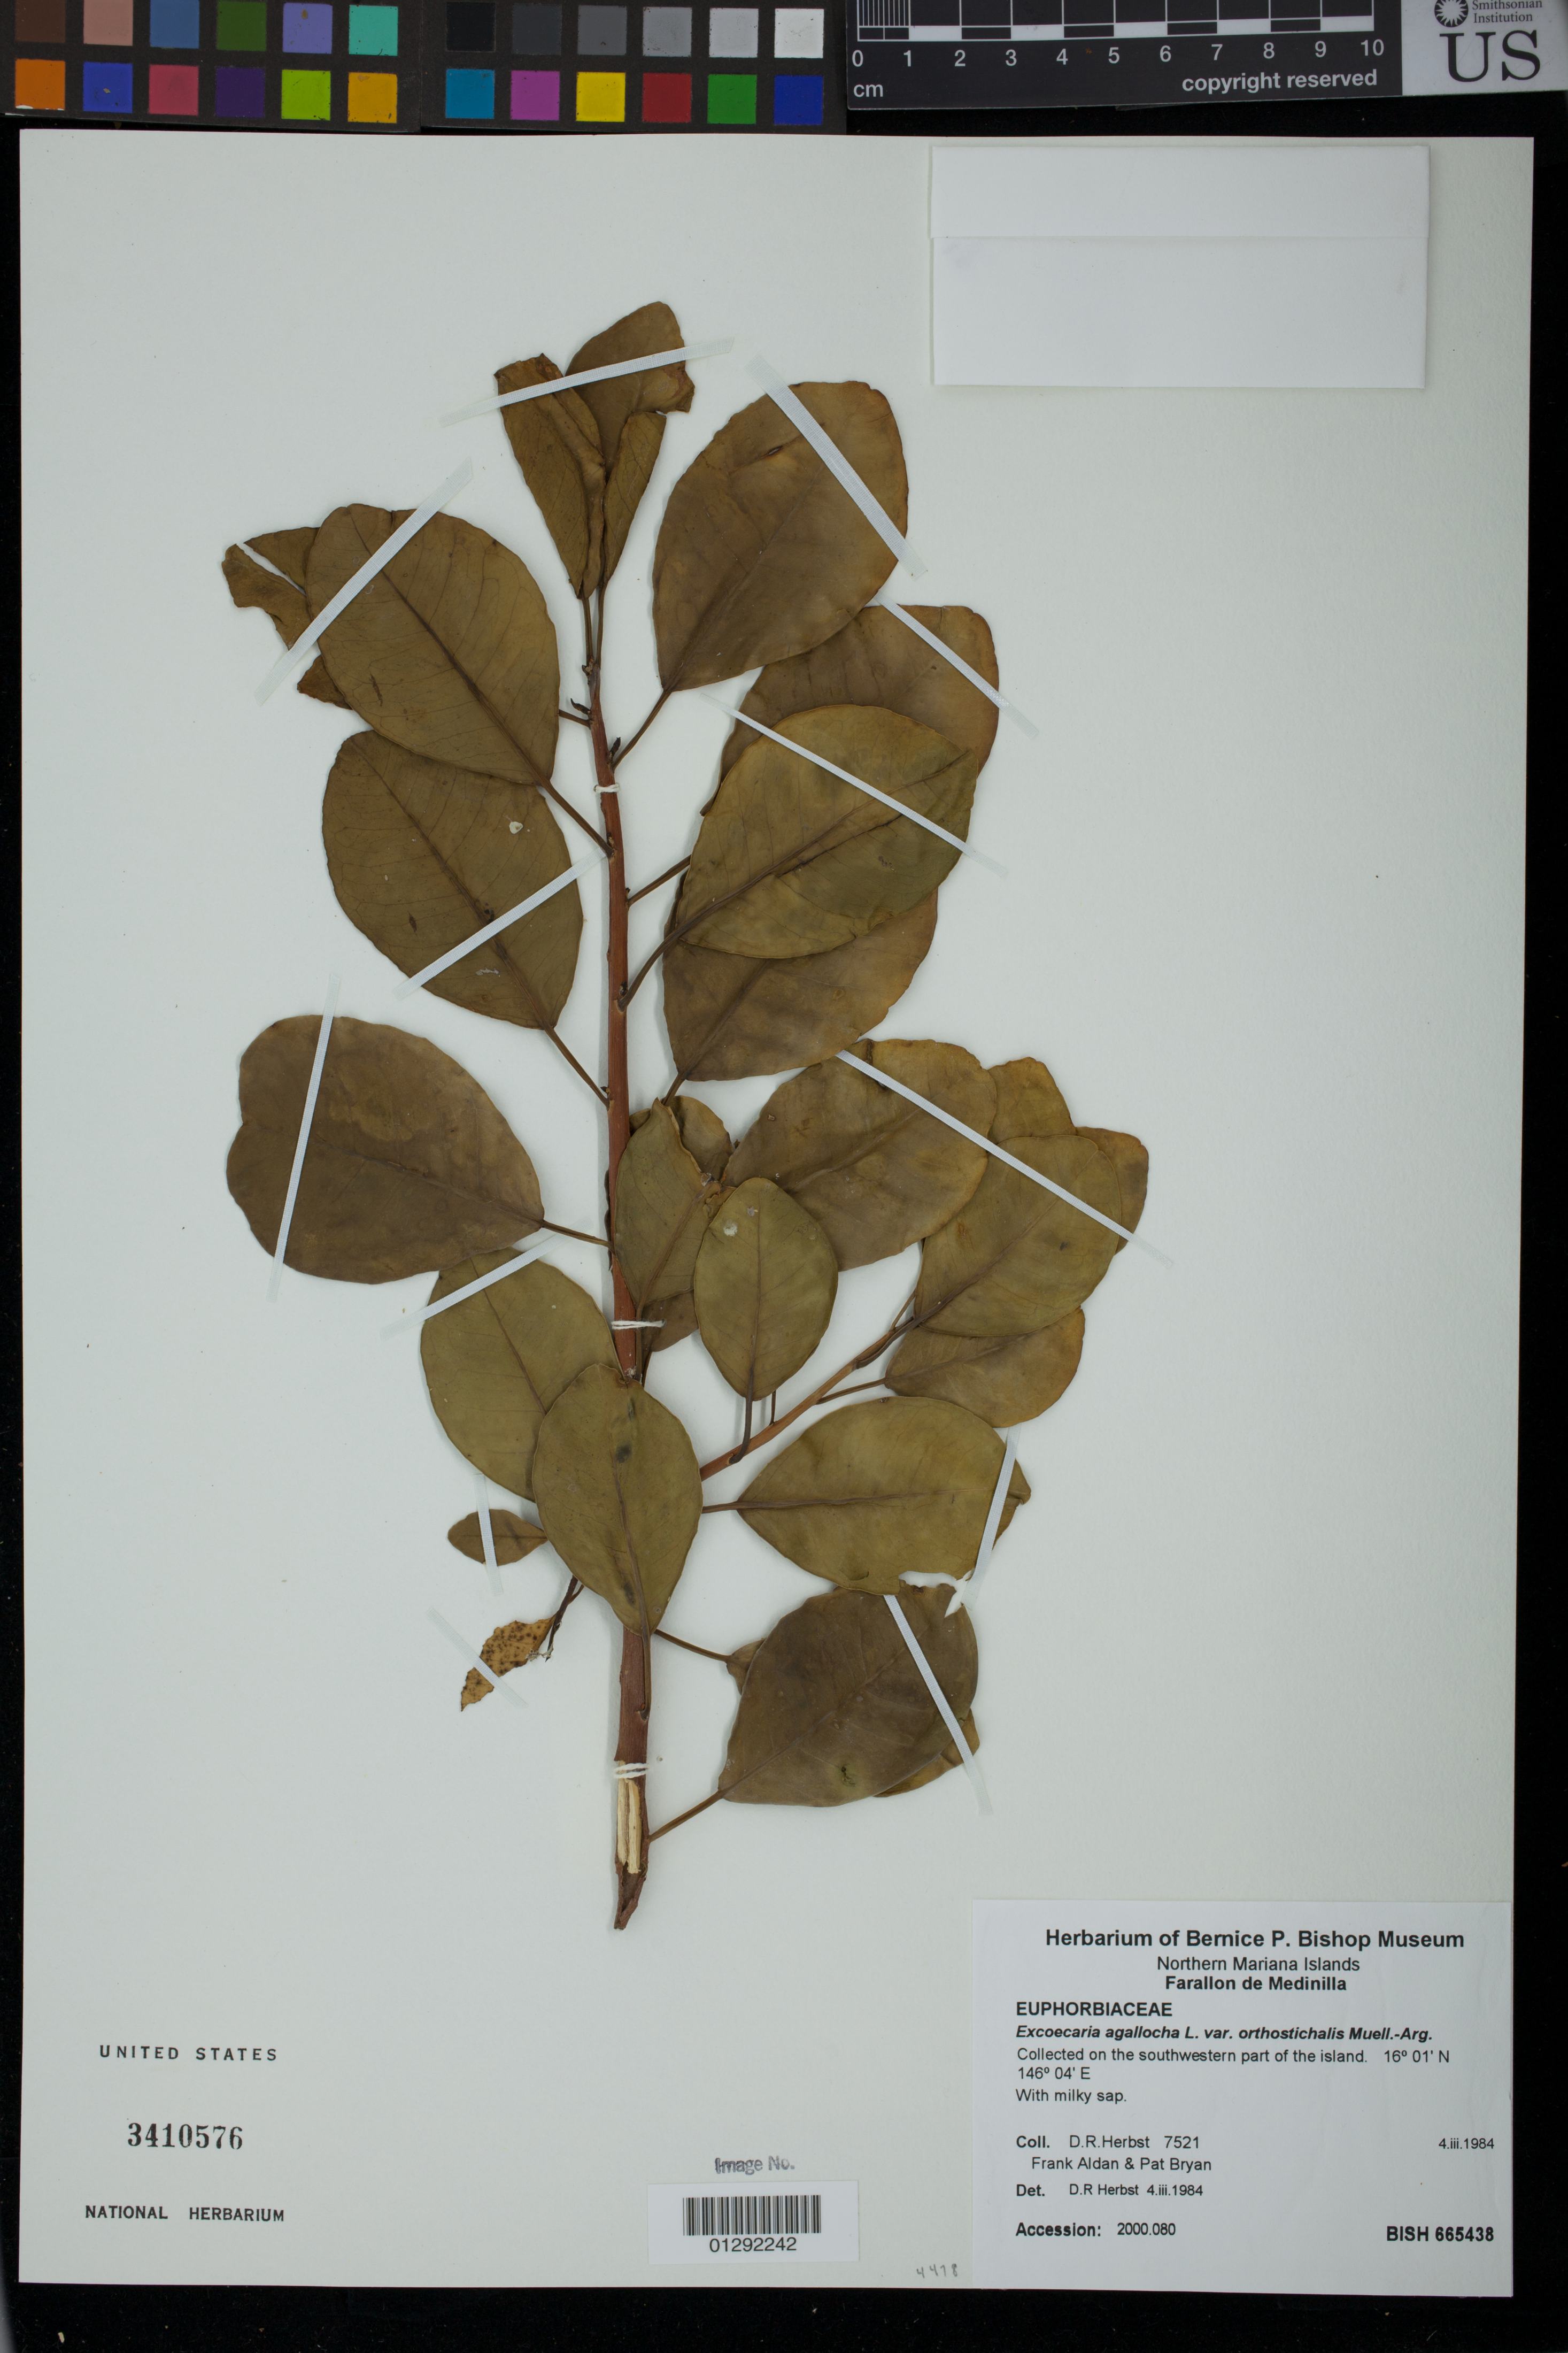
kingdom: Plantae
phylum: Tracheophyta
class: Magnoliopsida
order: Malpighiales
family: Euphorbiaceae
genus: Excoecaria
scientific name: Excoecaria agallocha var. orthostichalis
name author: Müll. Arg.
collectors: D. R. Herbst, F. Aldan & P. Bryan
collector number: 7521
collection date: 1984-03-04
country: Northern Mariana Islands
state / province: Northern Islands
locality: Farallon de Medinilla: southwestern part of the island.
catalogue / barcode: US 3410576